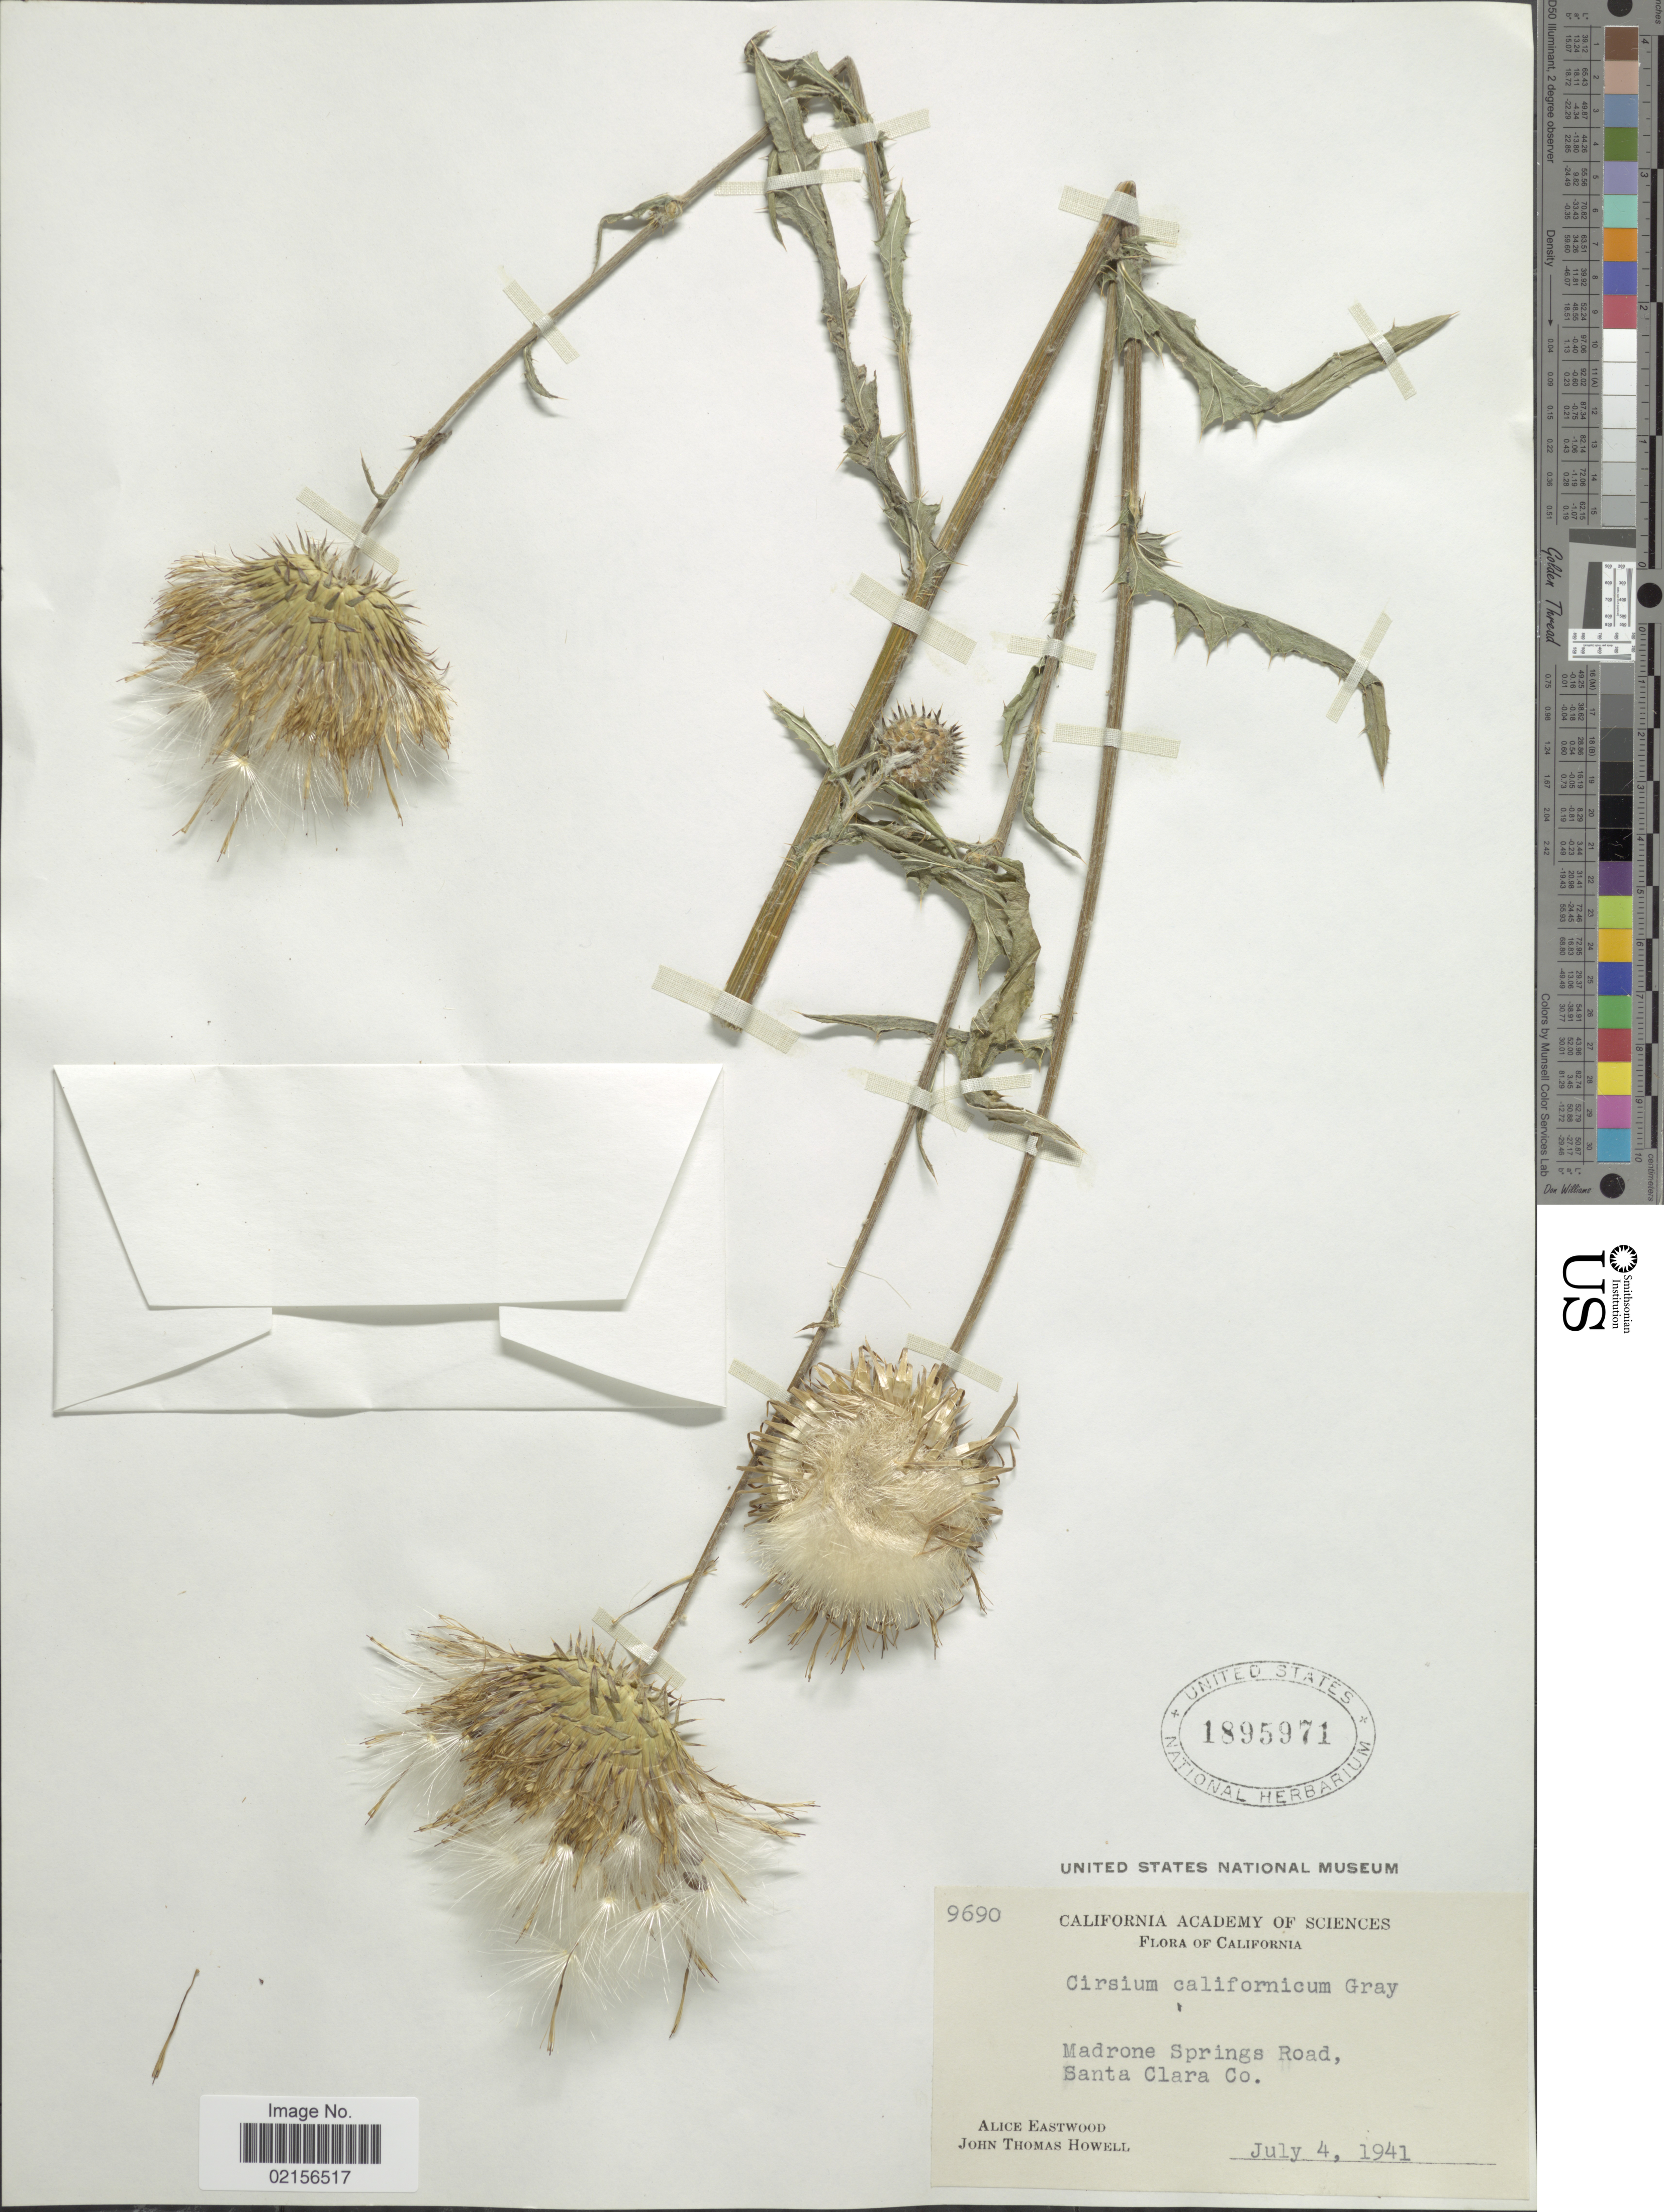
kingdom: Plantae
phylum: Tracheophyta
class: Magnoliopsida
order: Asterales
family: Asteraceae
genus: Cirsium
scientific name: Cirsium occidentale var. californicum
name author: (A. Gray) D.J. Keil & C.E. Turner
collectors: A. Eastwood & J. T. Howell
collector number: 9690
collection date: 1941-07-04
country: United States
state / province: California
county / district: Santa Clara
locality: Madrone Springs Road, Santa Clara Co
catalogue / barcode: US 1895971